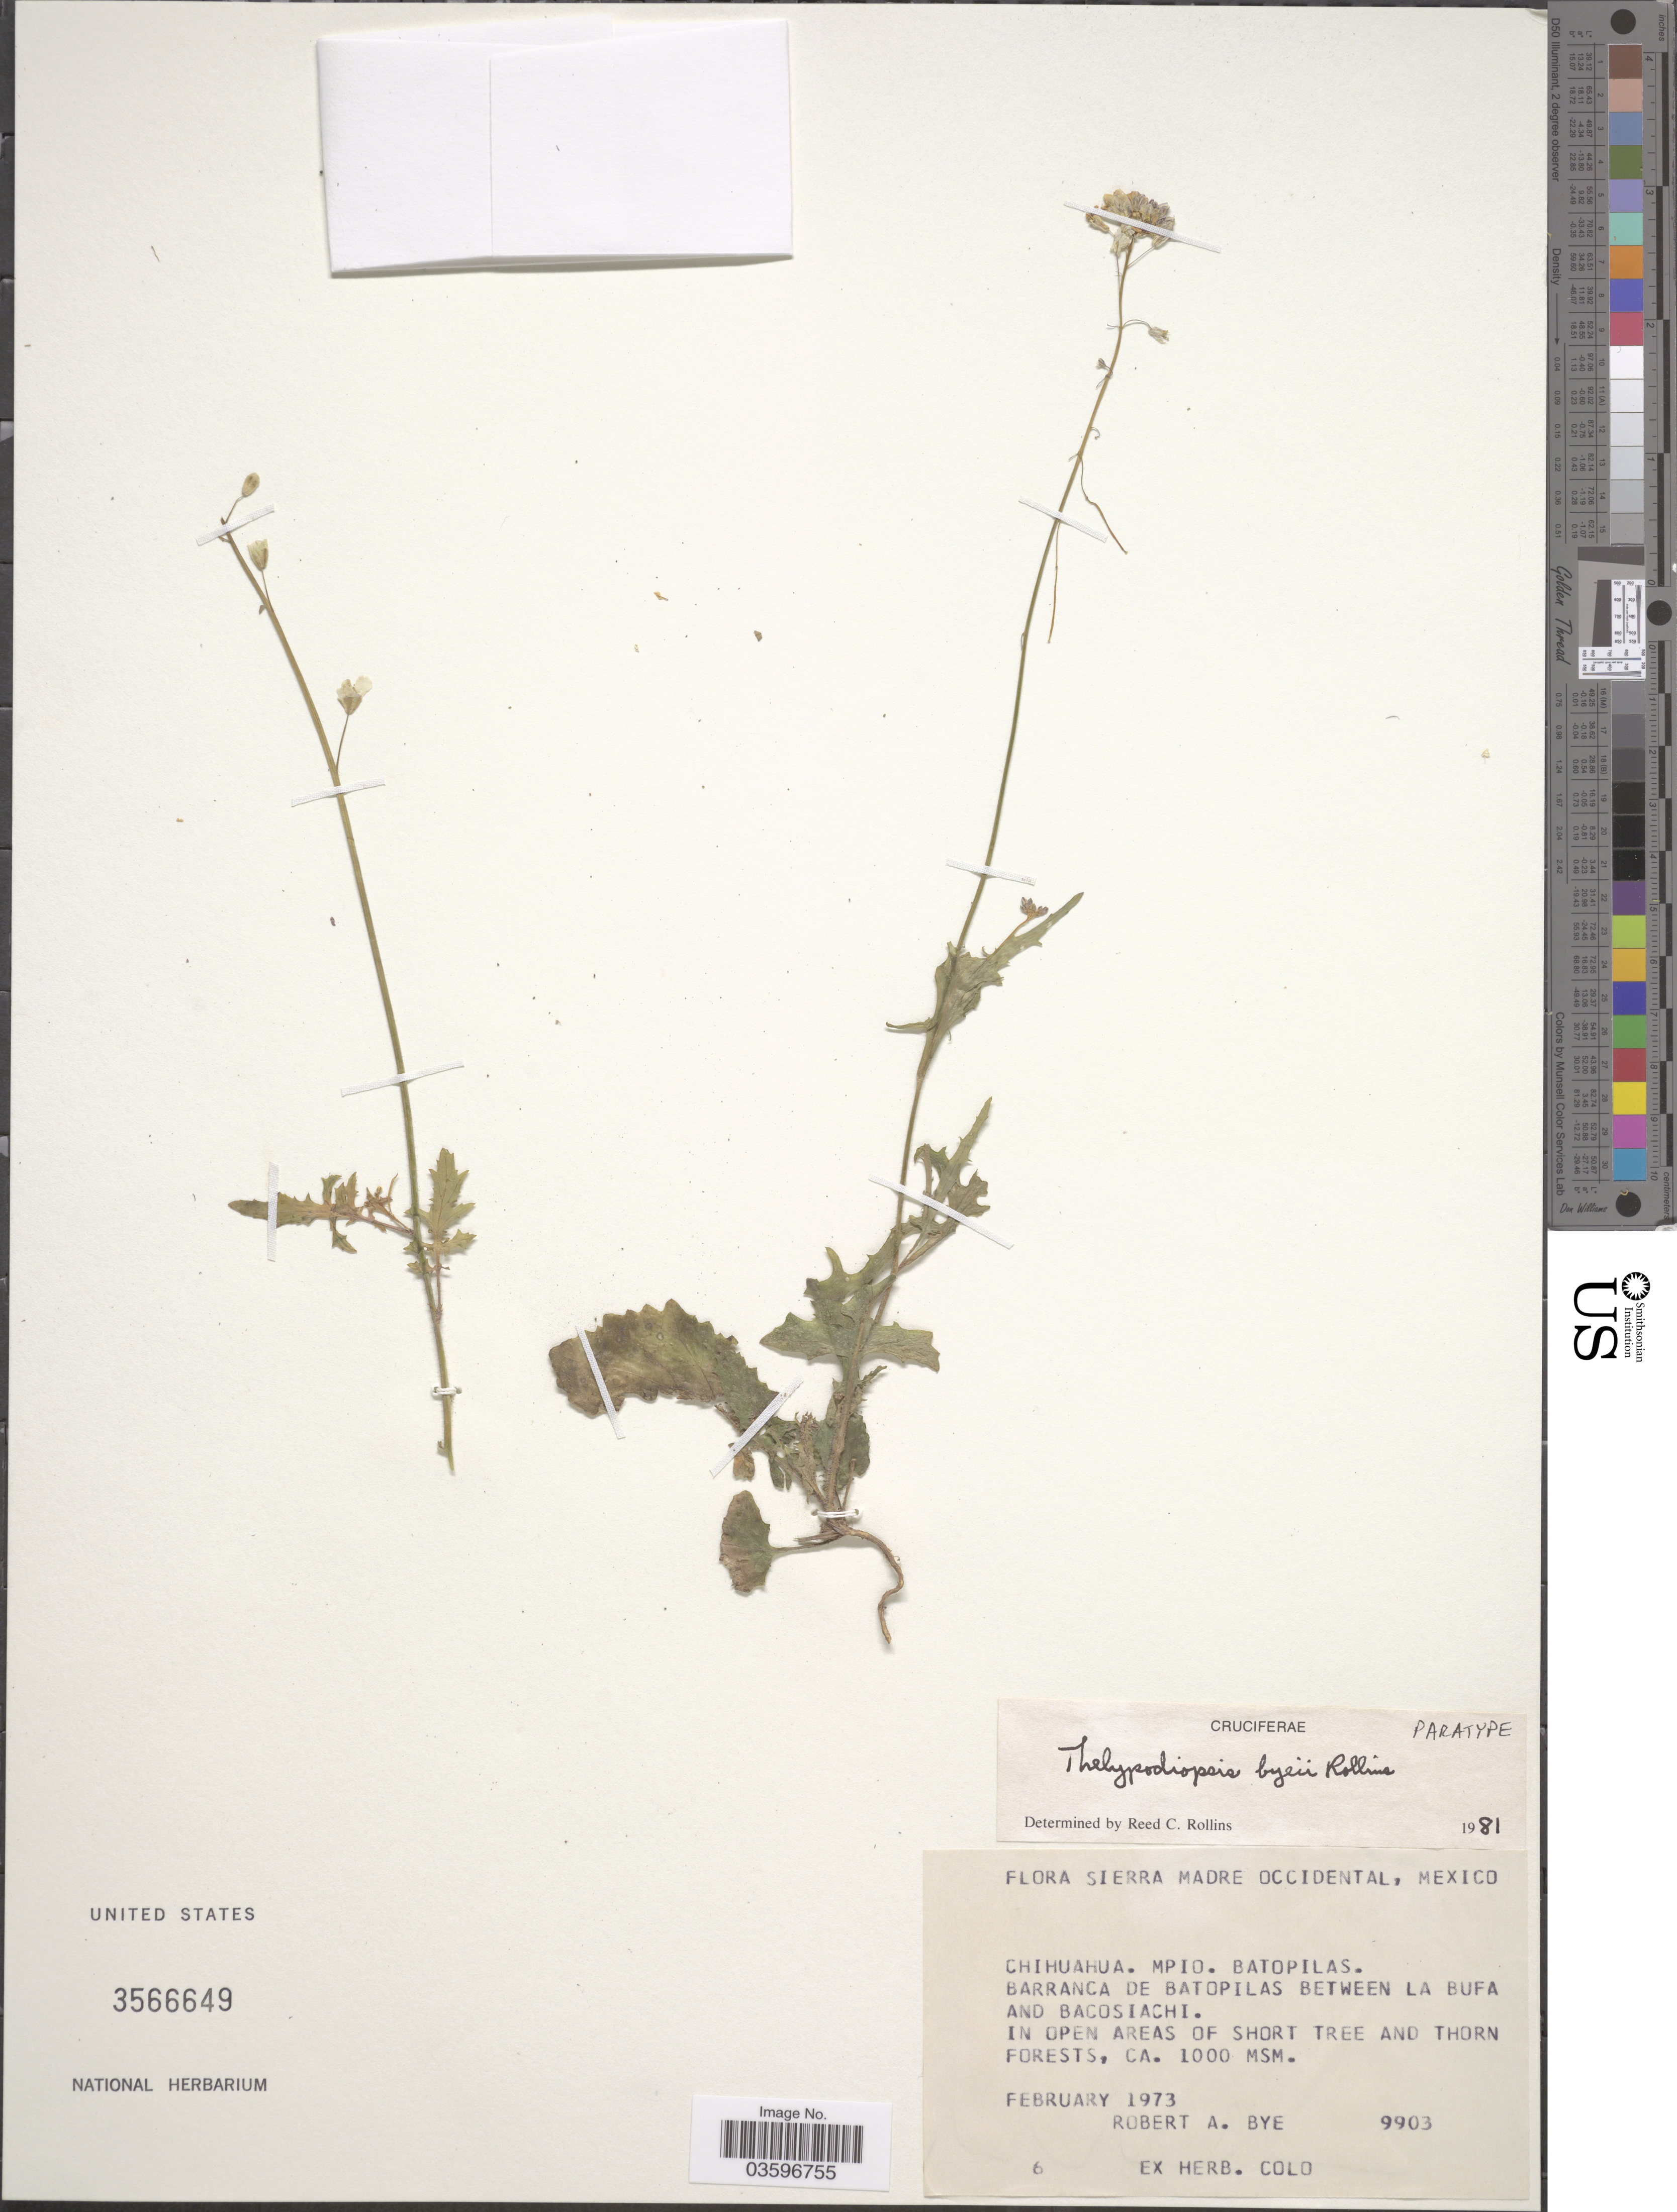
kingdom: Plantae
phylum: Tracheophyta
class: Magnoliopsida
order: Brassicales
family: Brassicaceae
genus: Thelypodiopsis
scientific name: Thelypodiopsis byei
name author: Rollins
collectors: R. A. Bye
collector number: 9903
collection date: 1973-02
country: Mexico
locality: Sierra Madre Occidental. Chihuahua. Mpio. Batopilas. Barranca de Batopilas between La Bufa and Bacosiachi.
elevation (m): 1000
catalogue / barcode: US 3566649